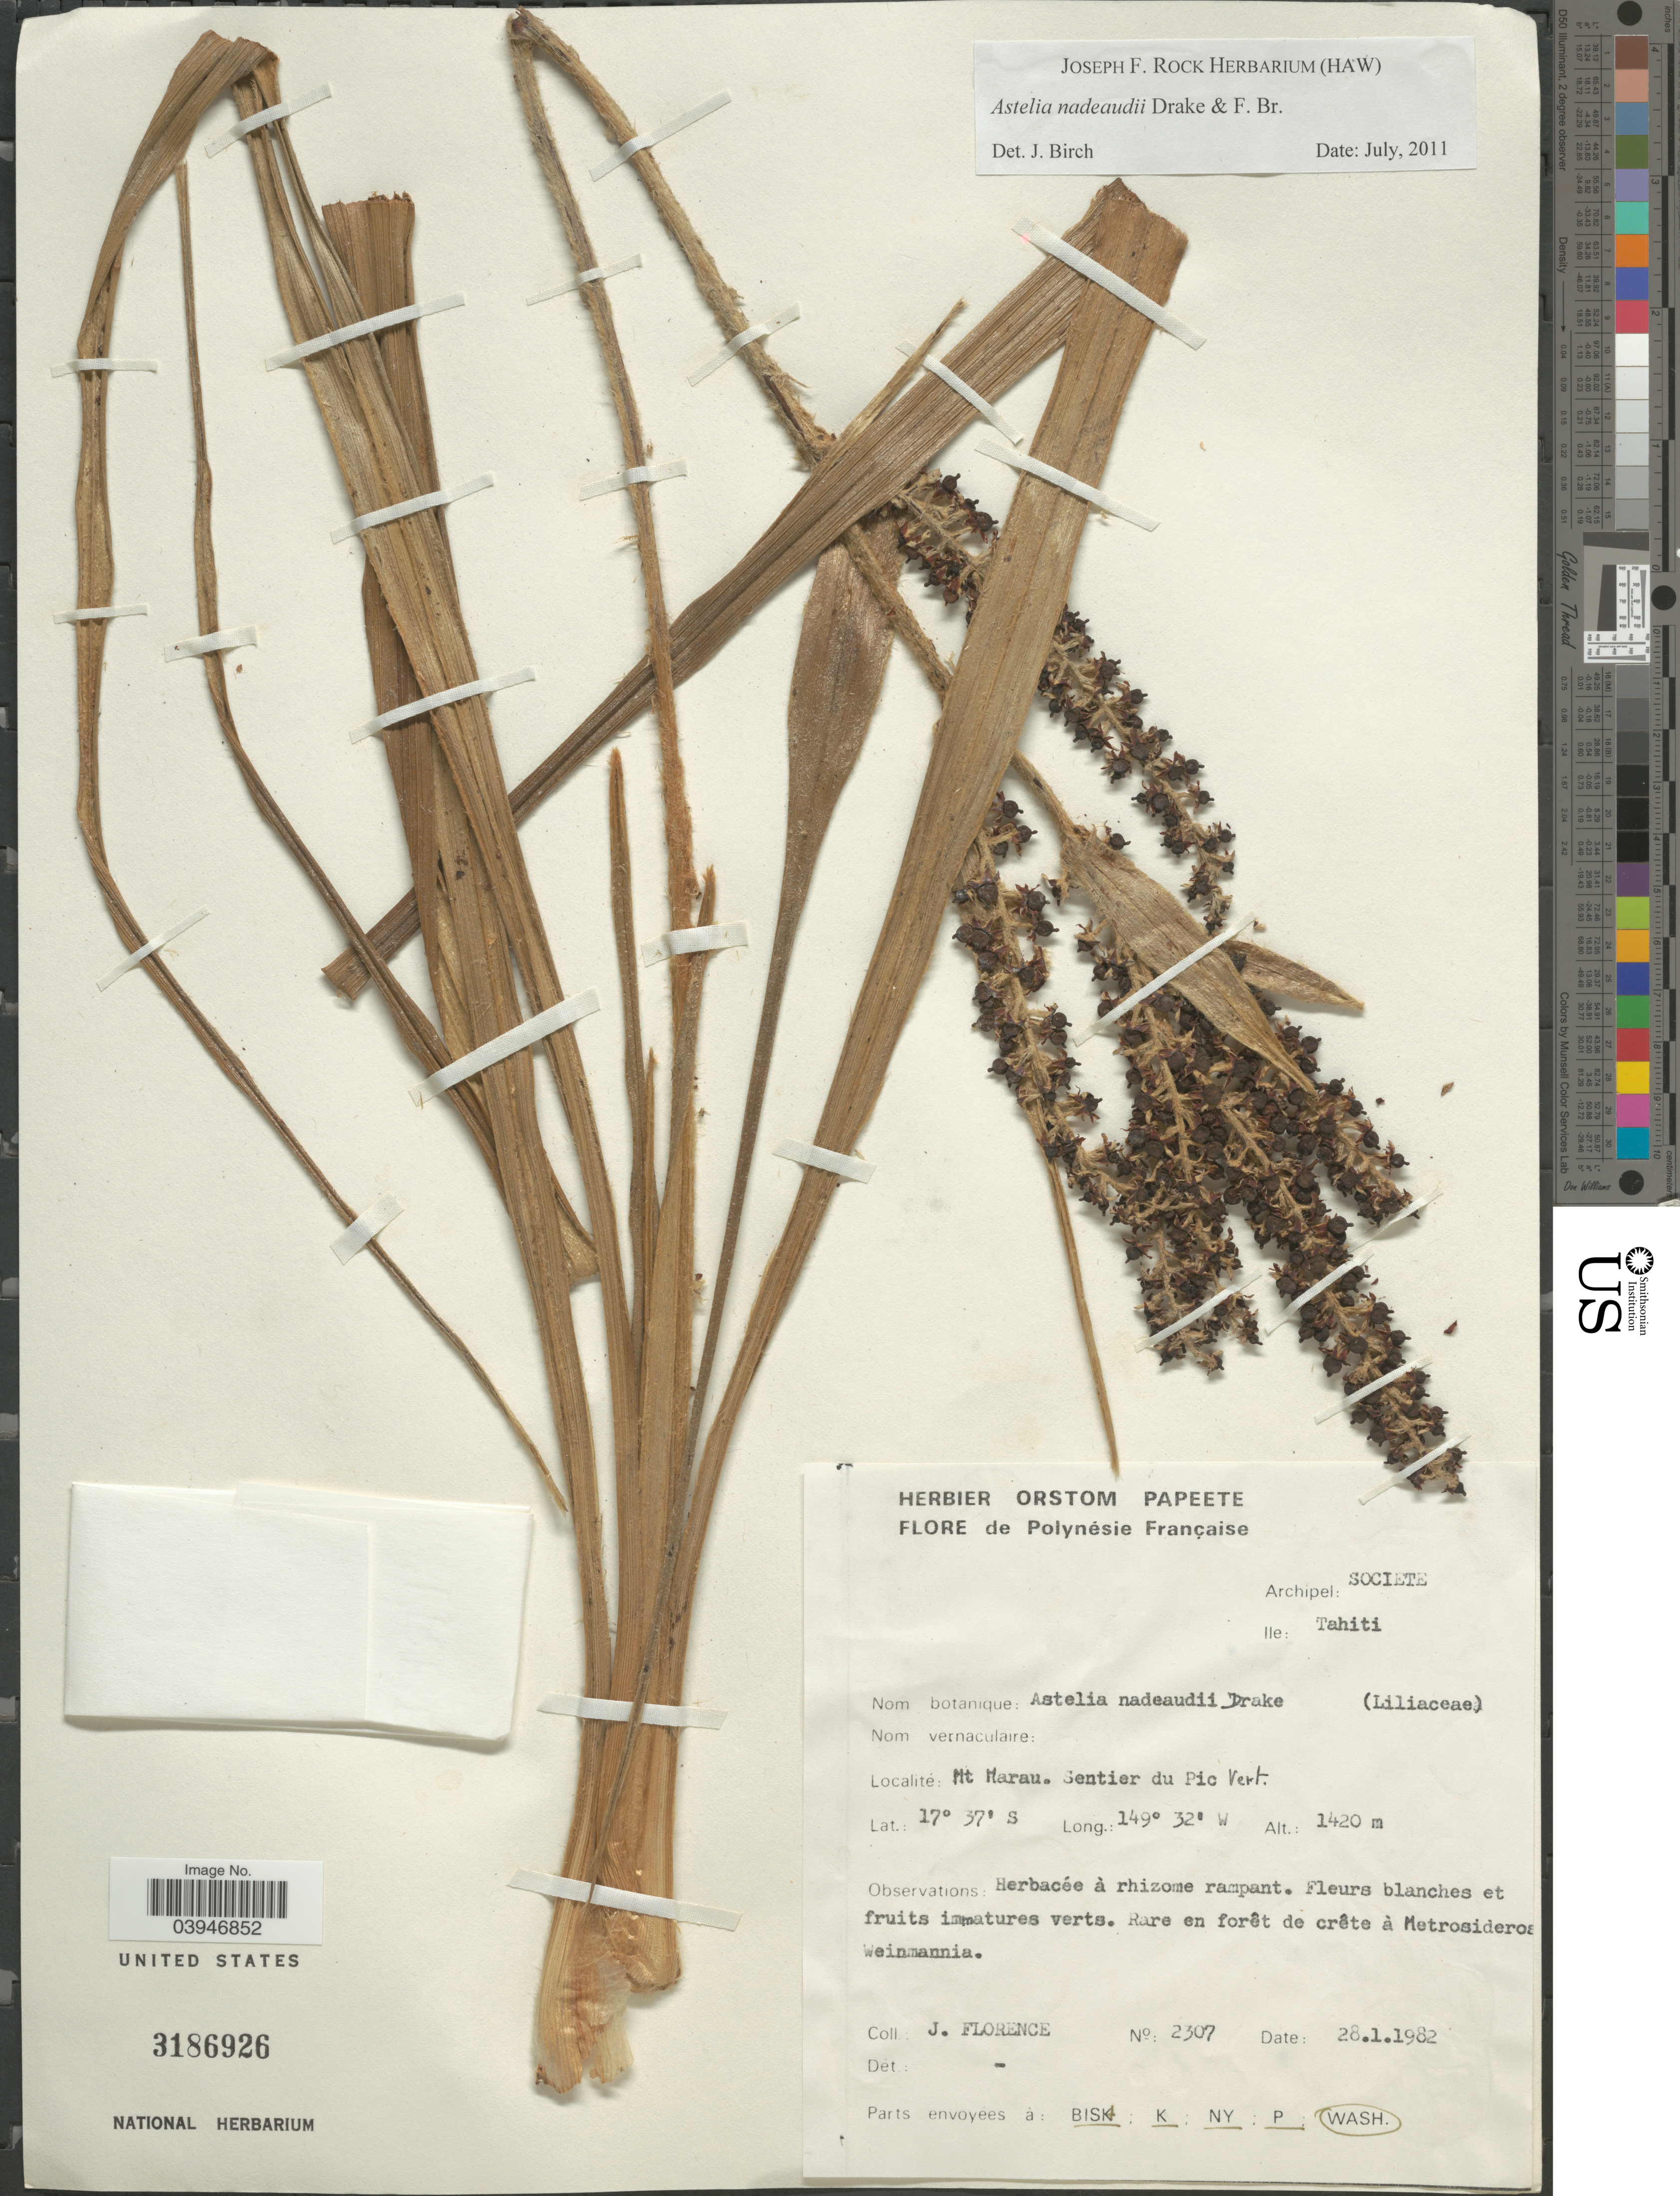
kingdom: Plantae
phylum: Tracheophyta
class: Liliopsida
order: Asparagales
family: Asteliaceae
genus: Astelia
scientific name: Astelia nadeaudii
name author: Drake & F. Br.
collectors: J. Florence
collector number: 2307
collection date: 1982-01-28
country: French Polynesia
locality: Polynésie Française. Archipel: Societe. Ile: Tahiti. Mt Marau. Sentier du Pic Vert.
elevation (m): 1420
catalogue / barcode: US 3186926